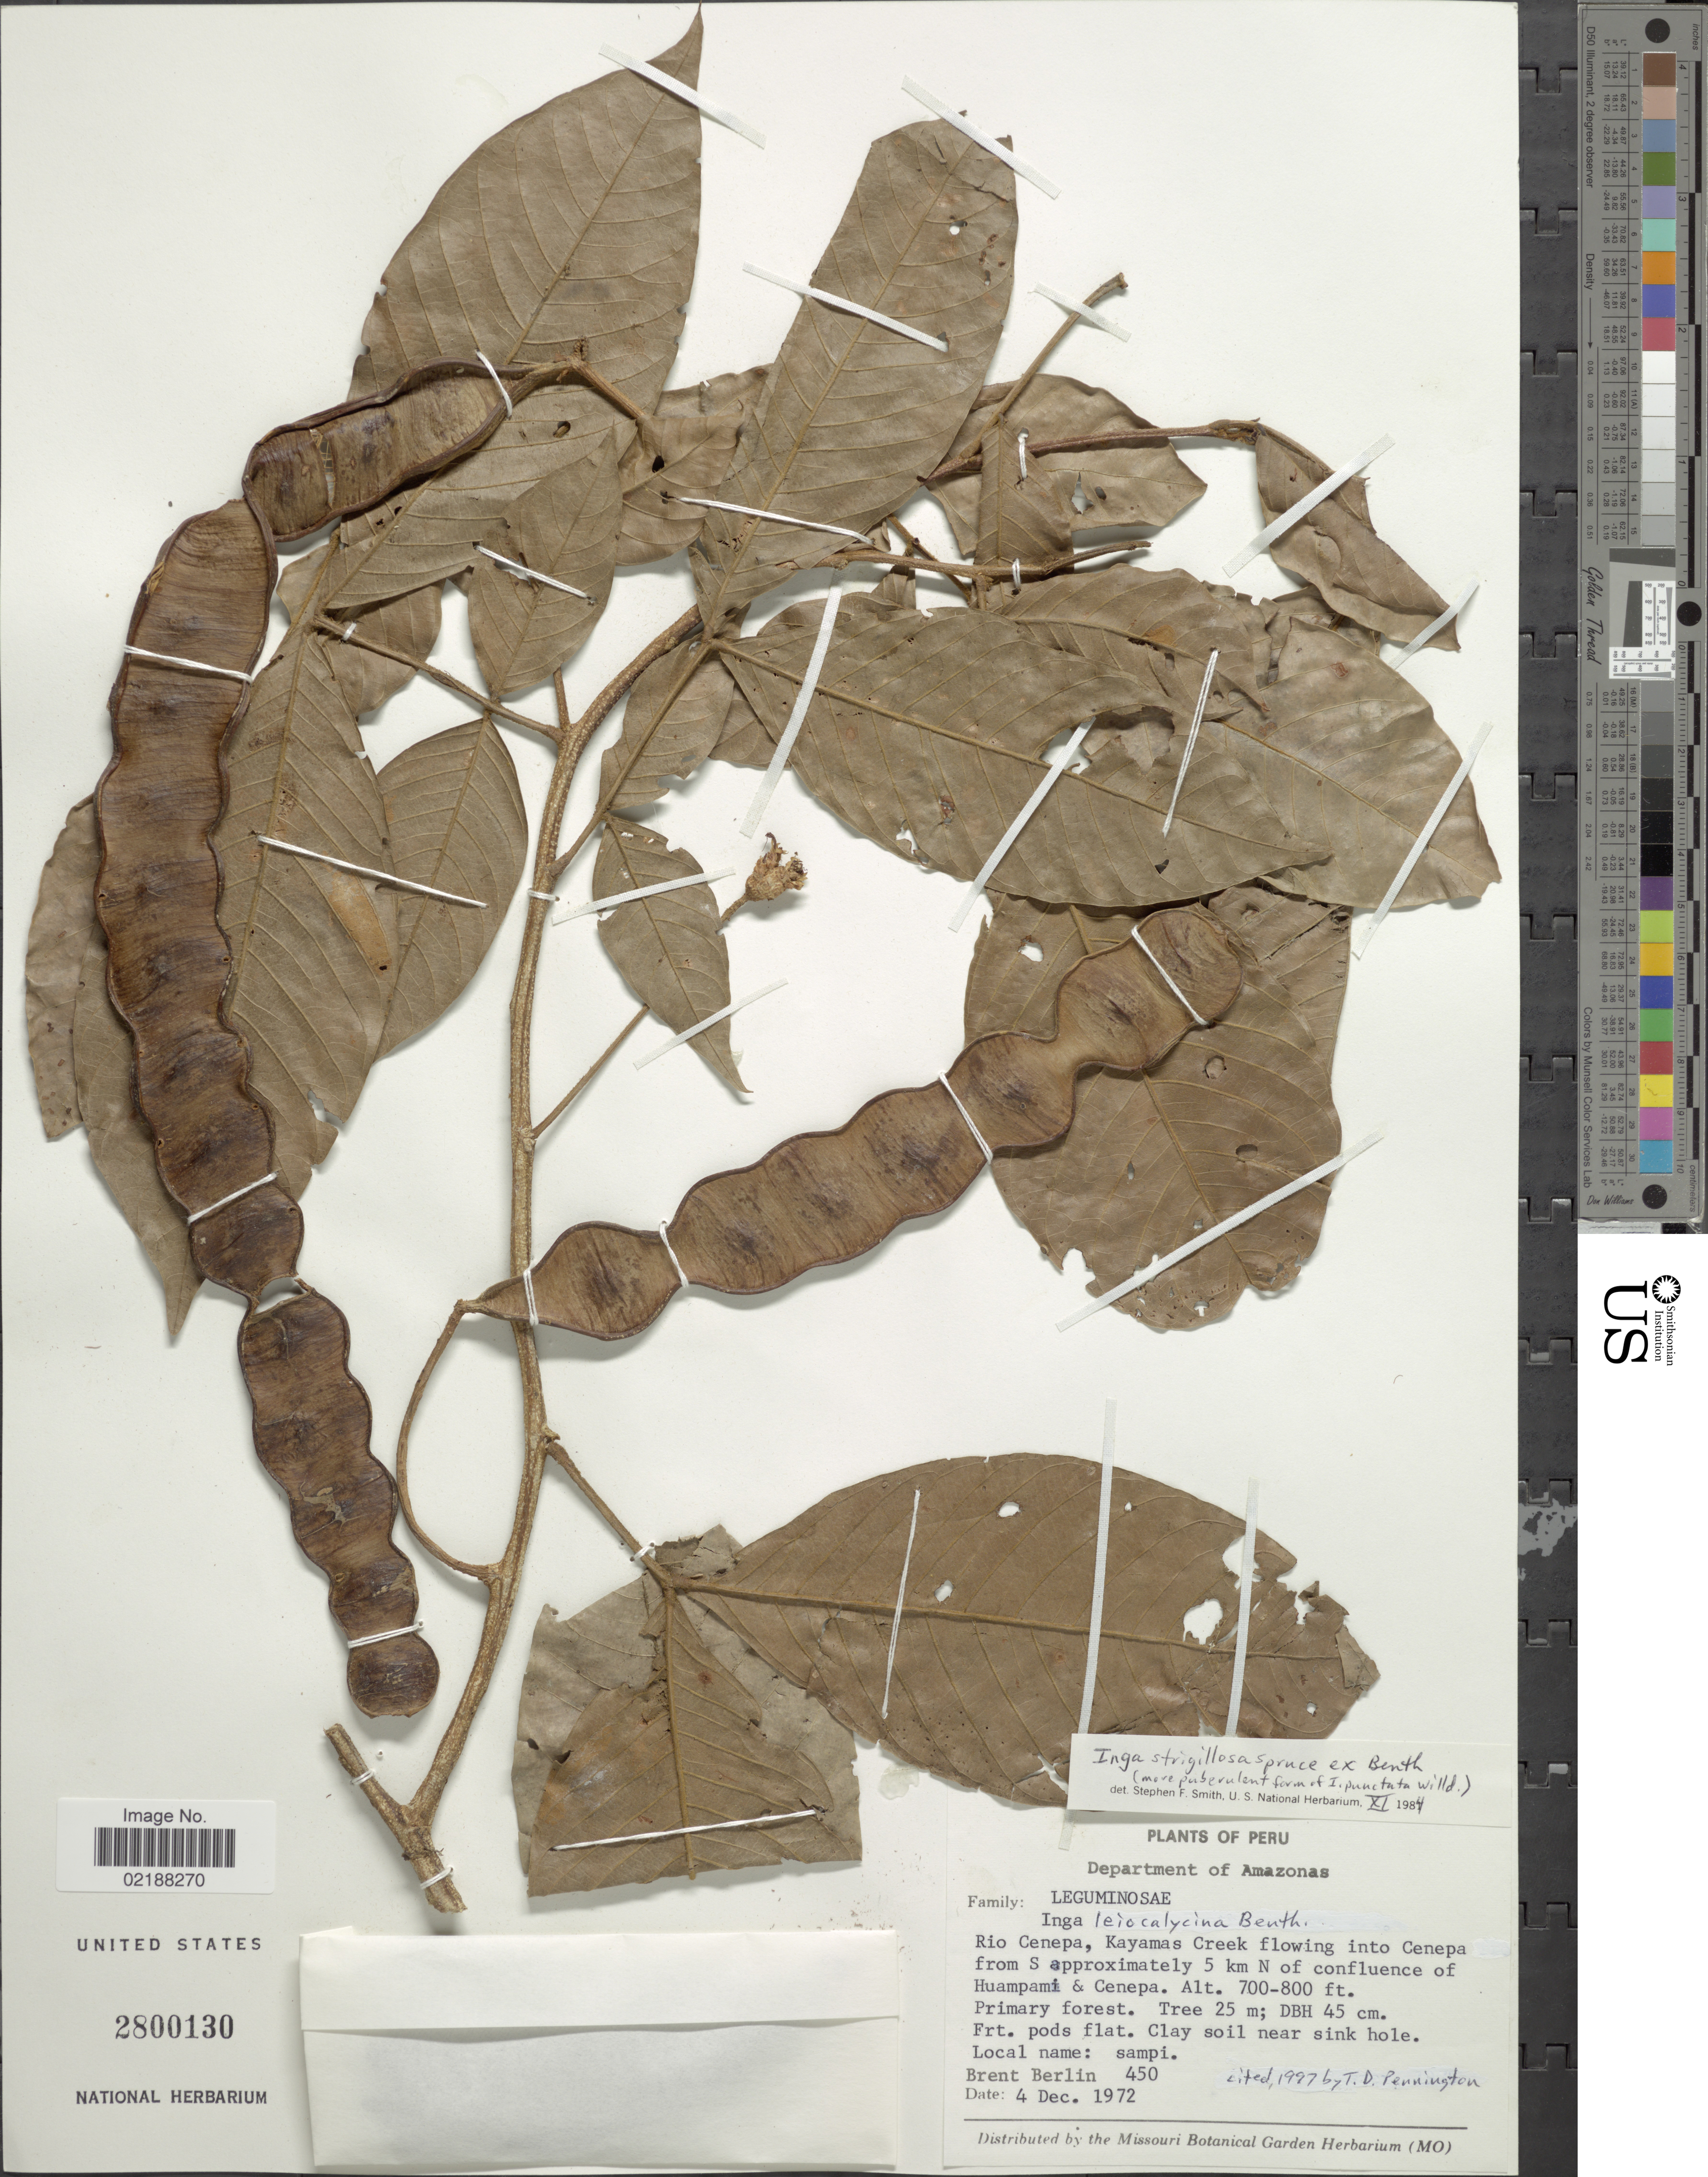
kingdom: Plantae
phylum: Tracheophyta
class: Magnoliopsida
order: Fabales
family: Fabaceae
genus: Inga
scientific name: Inga leiocalycina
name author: Benth.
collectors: B. Berlin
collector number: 450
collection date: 1972-12-04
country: Peru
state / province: Amazonas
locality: Rio Cenepa, Kayamas Creek flowing into Cenepa from S approximately 5 km N of confluence of Huampami & Cenepa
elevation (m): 213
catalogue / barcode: US 2800130